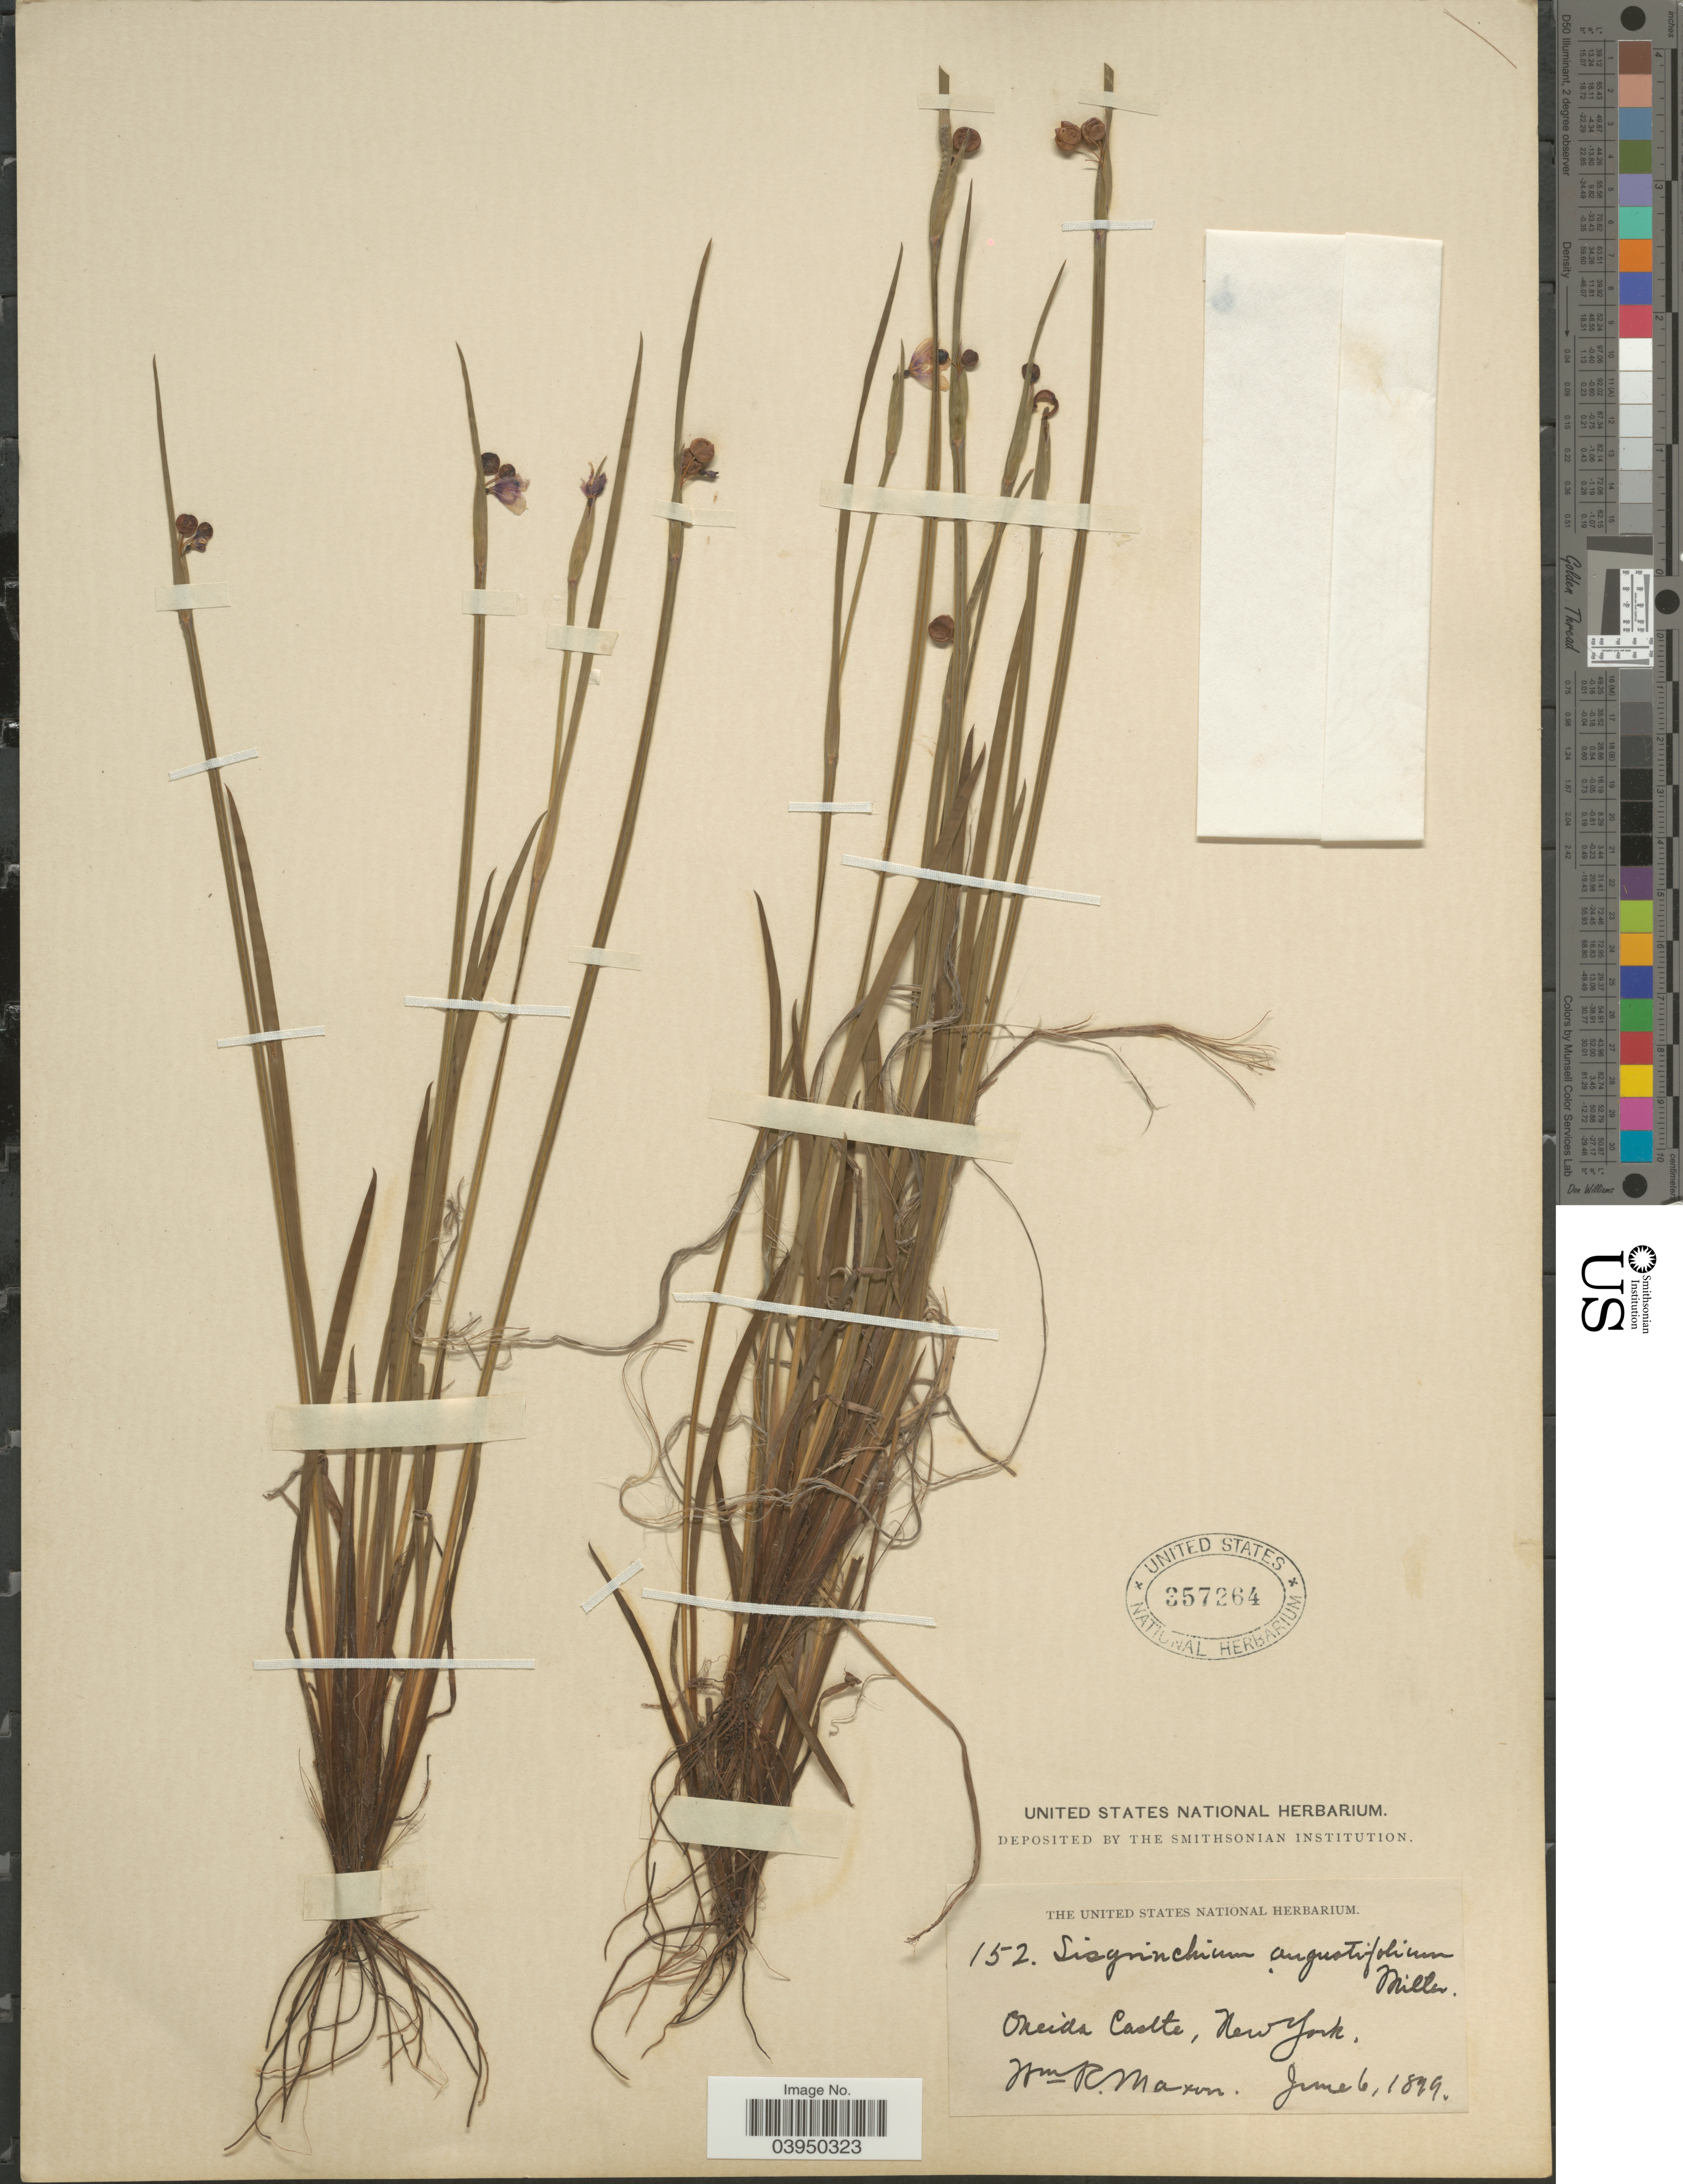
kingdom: Plantae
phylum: Tracheophyta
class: Liliopsida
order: Asparagales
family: Iridaceae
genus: Sisyrinchium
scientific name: Sisyrinchium angustifolium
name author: Mill.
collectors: W. R. Maxon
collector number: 152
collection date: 1899-06-06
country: United States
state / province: New York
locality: Oneida Castle.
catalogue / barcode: US 357264